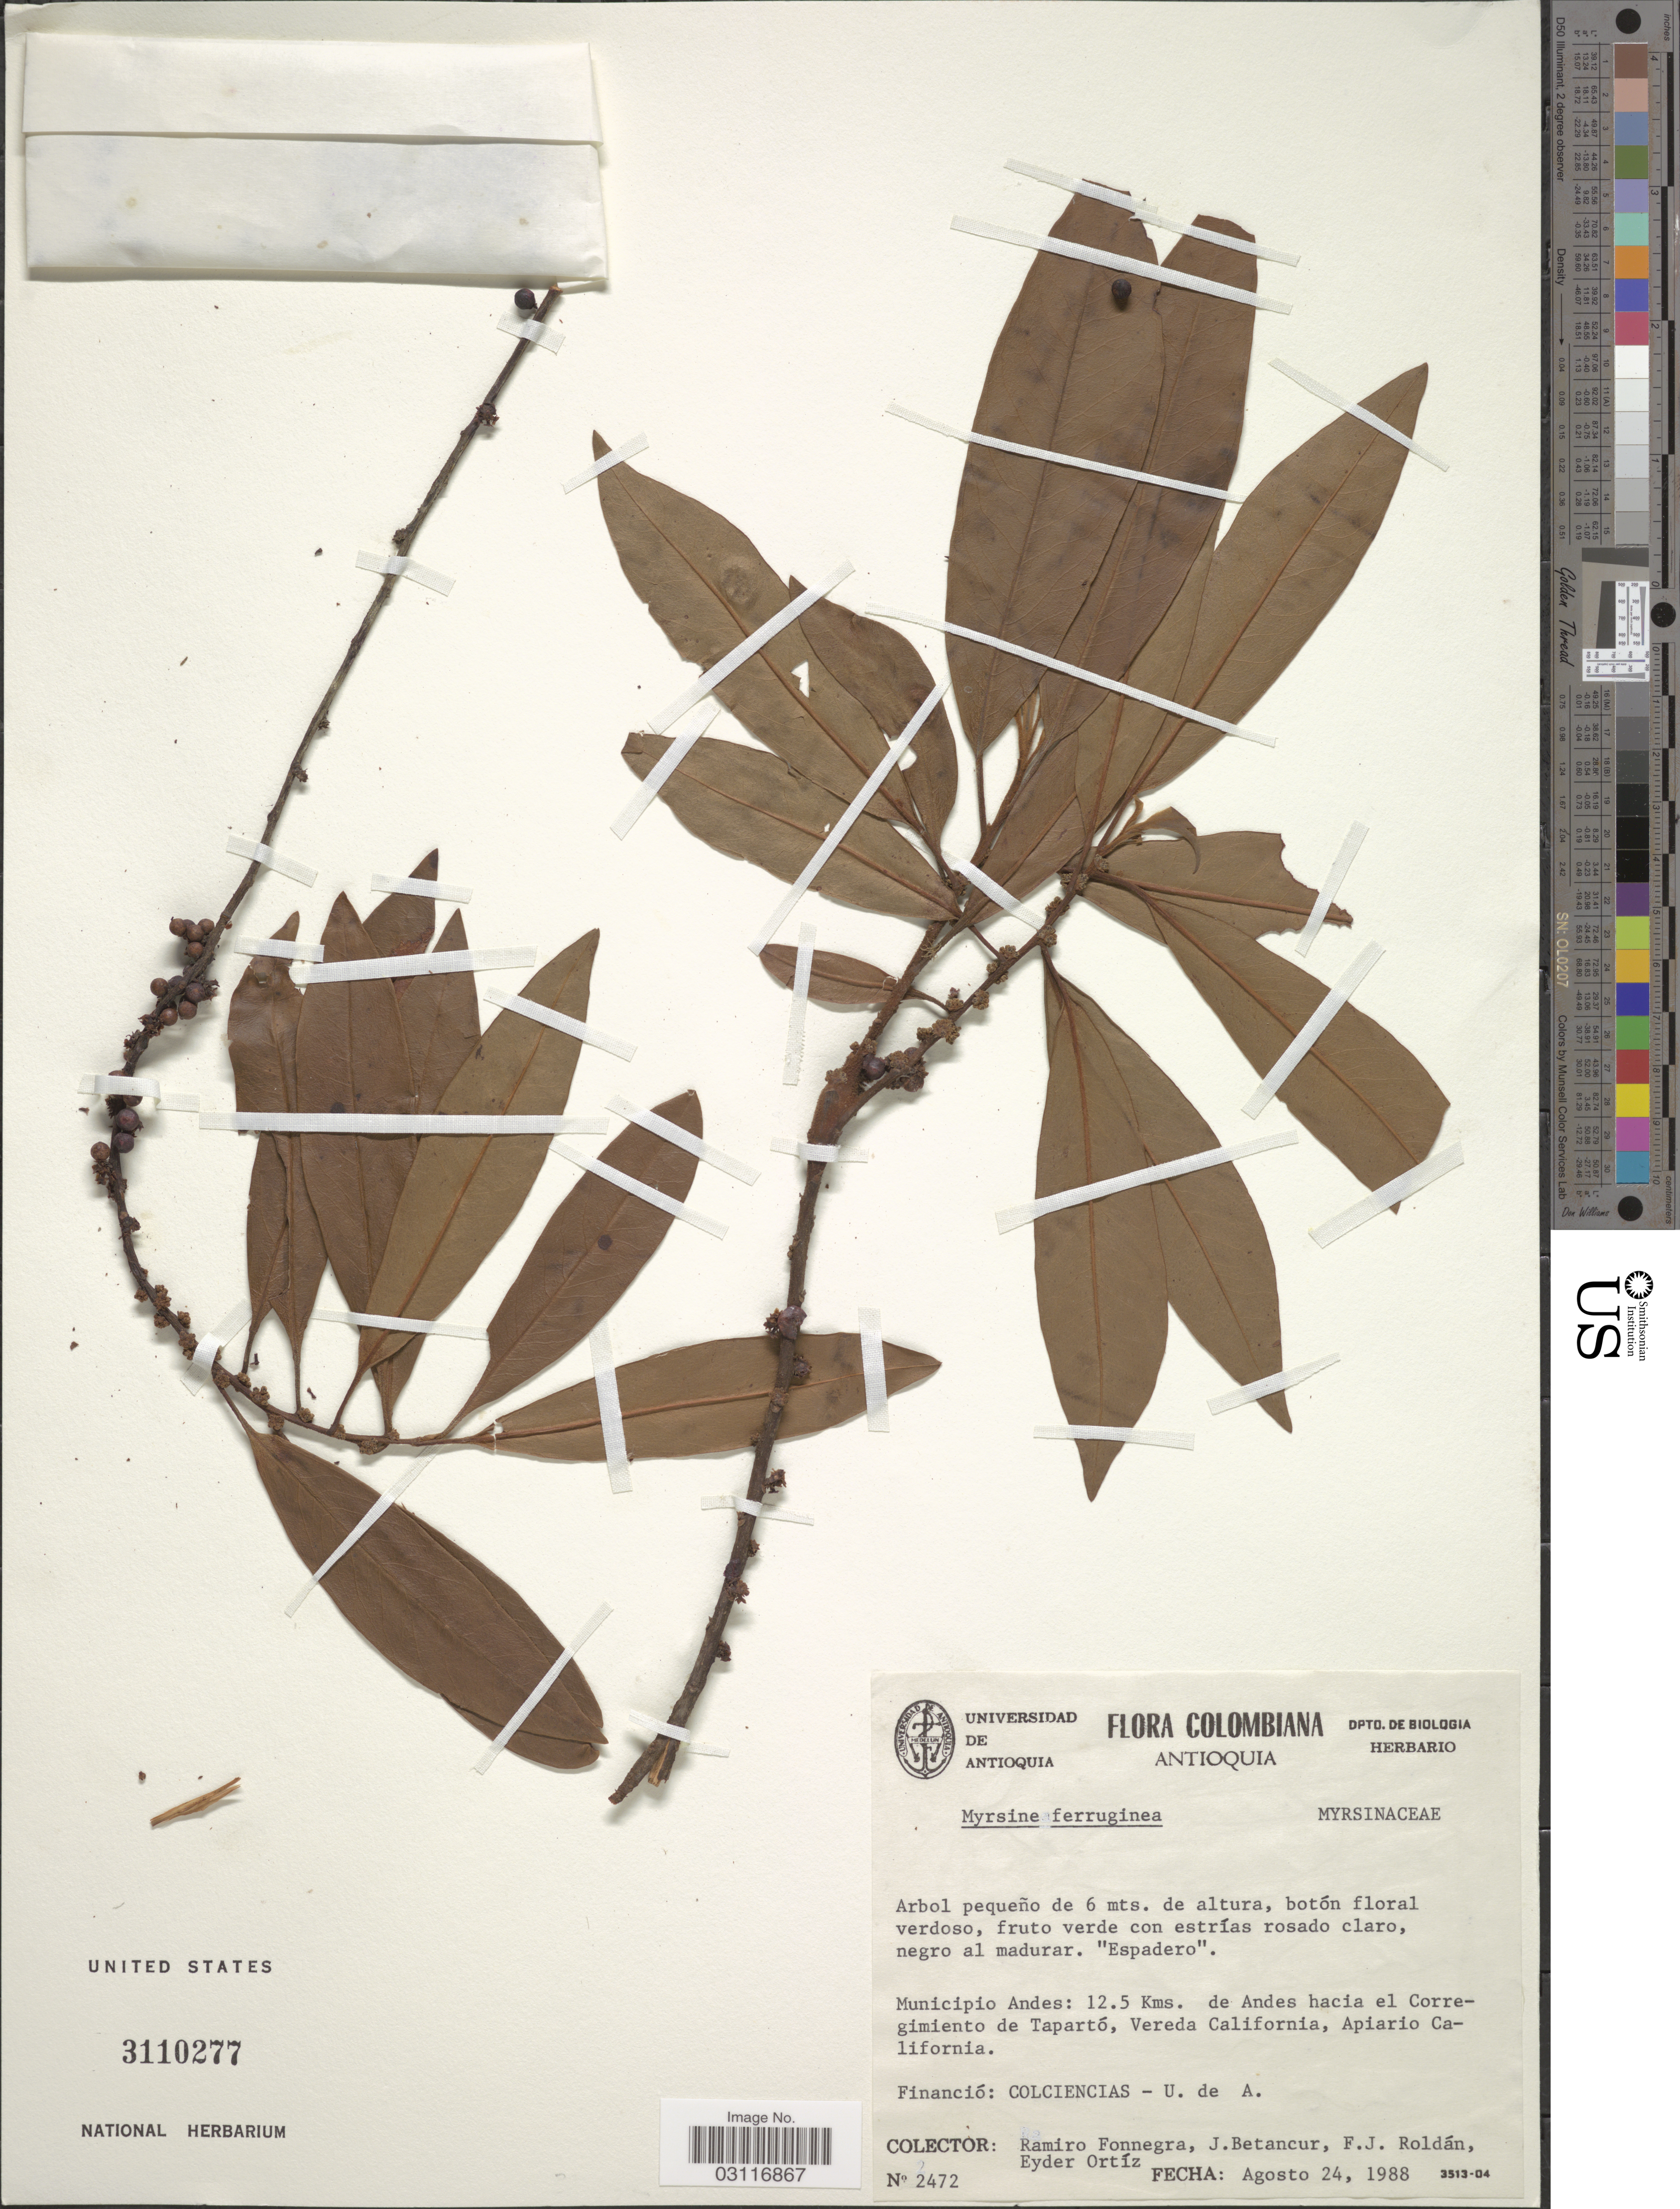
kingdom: Plantae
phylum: Tracheophyta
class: Magnoliopsida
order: Ericales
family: Primulaceae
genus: Myrsine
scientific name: Myrsine ferruginea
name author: (Ruiz & Pav.) Spreng.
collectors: R. Fonnegra, J. Betancur, F. J. Roldán & E. Ortíz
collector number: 2472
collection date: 1988-08-24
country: Colombia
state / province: Antioquia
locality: Municipio Andes: 12.5 Kms. de Andes hacia el Corregimiento de Tapartó, Vereda California, Apiario California.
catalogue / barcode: US 3110277